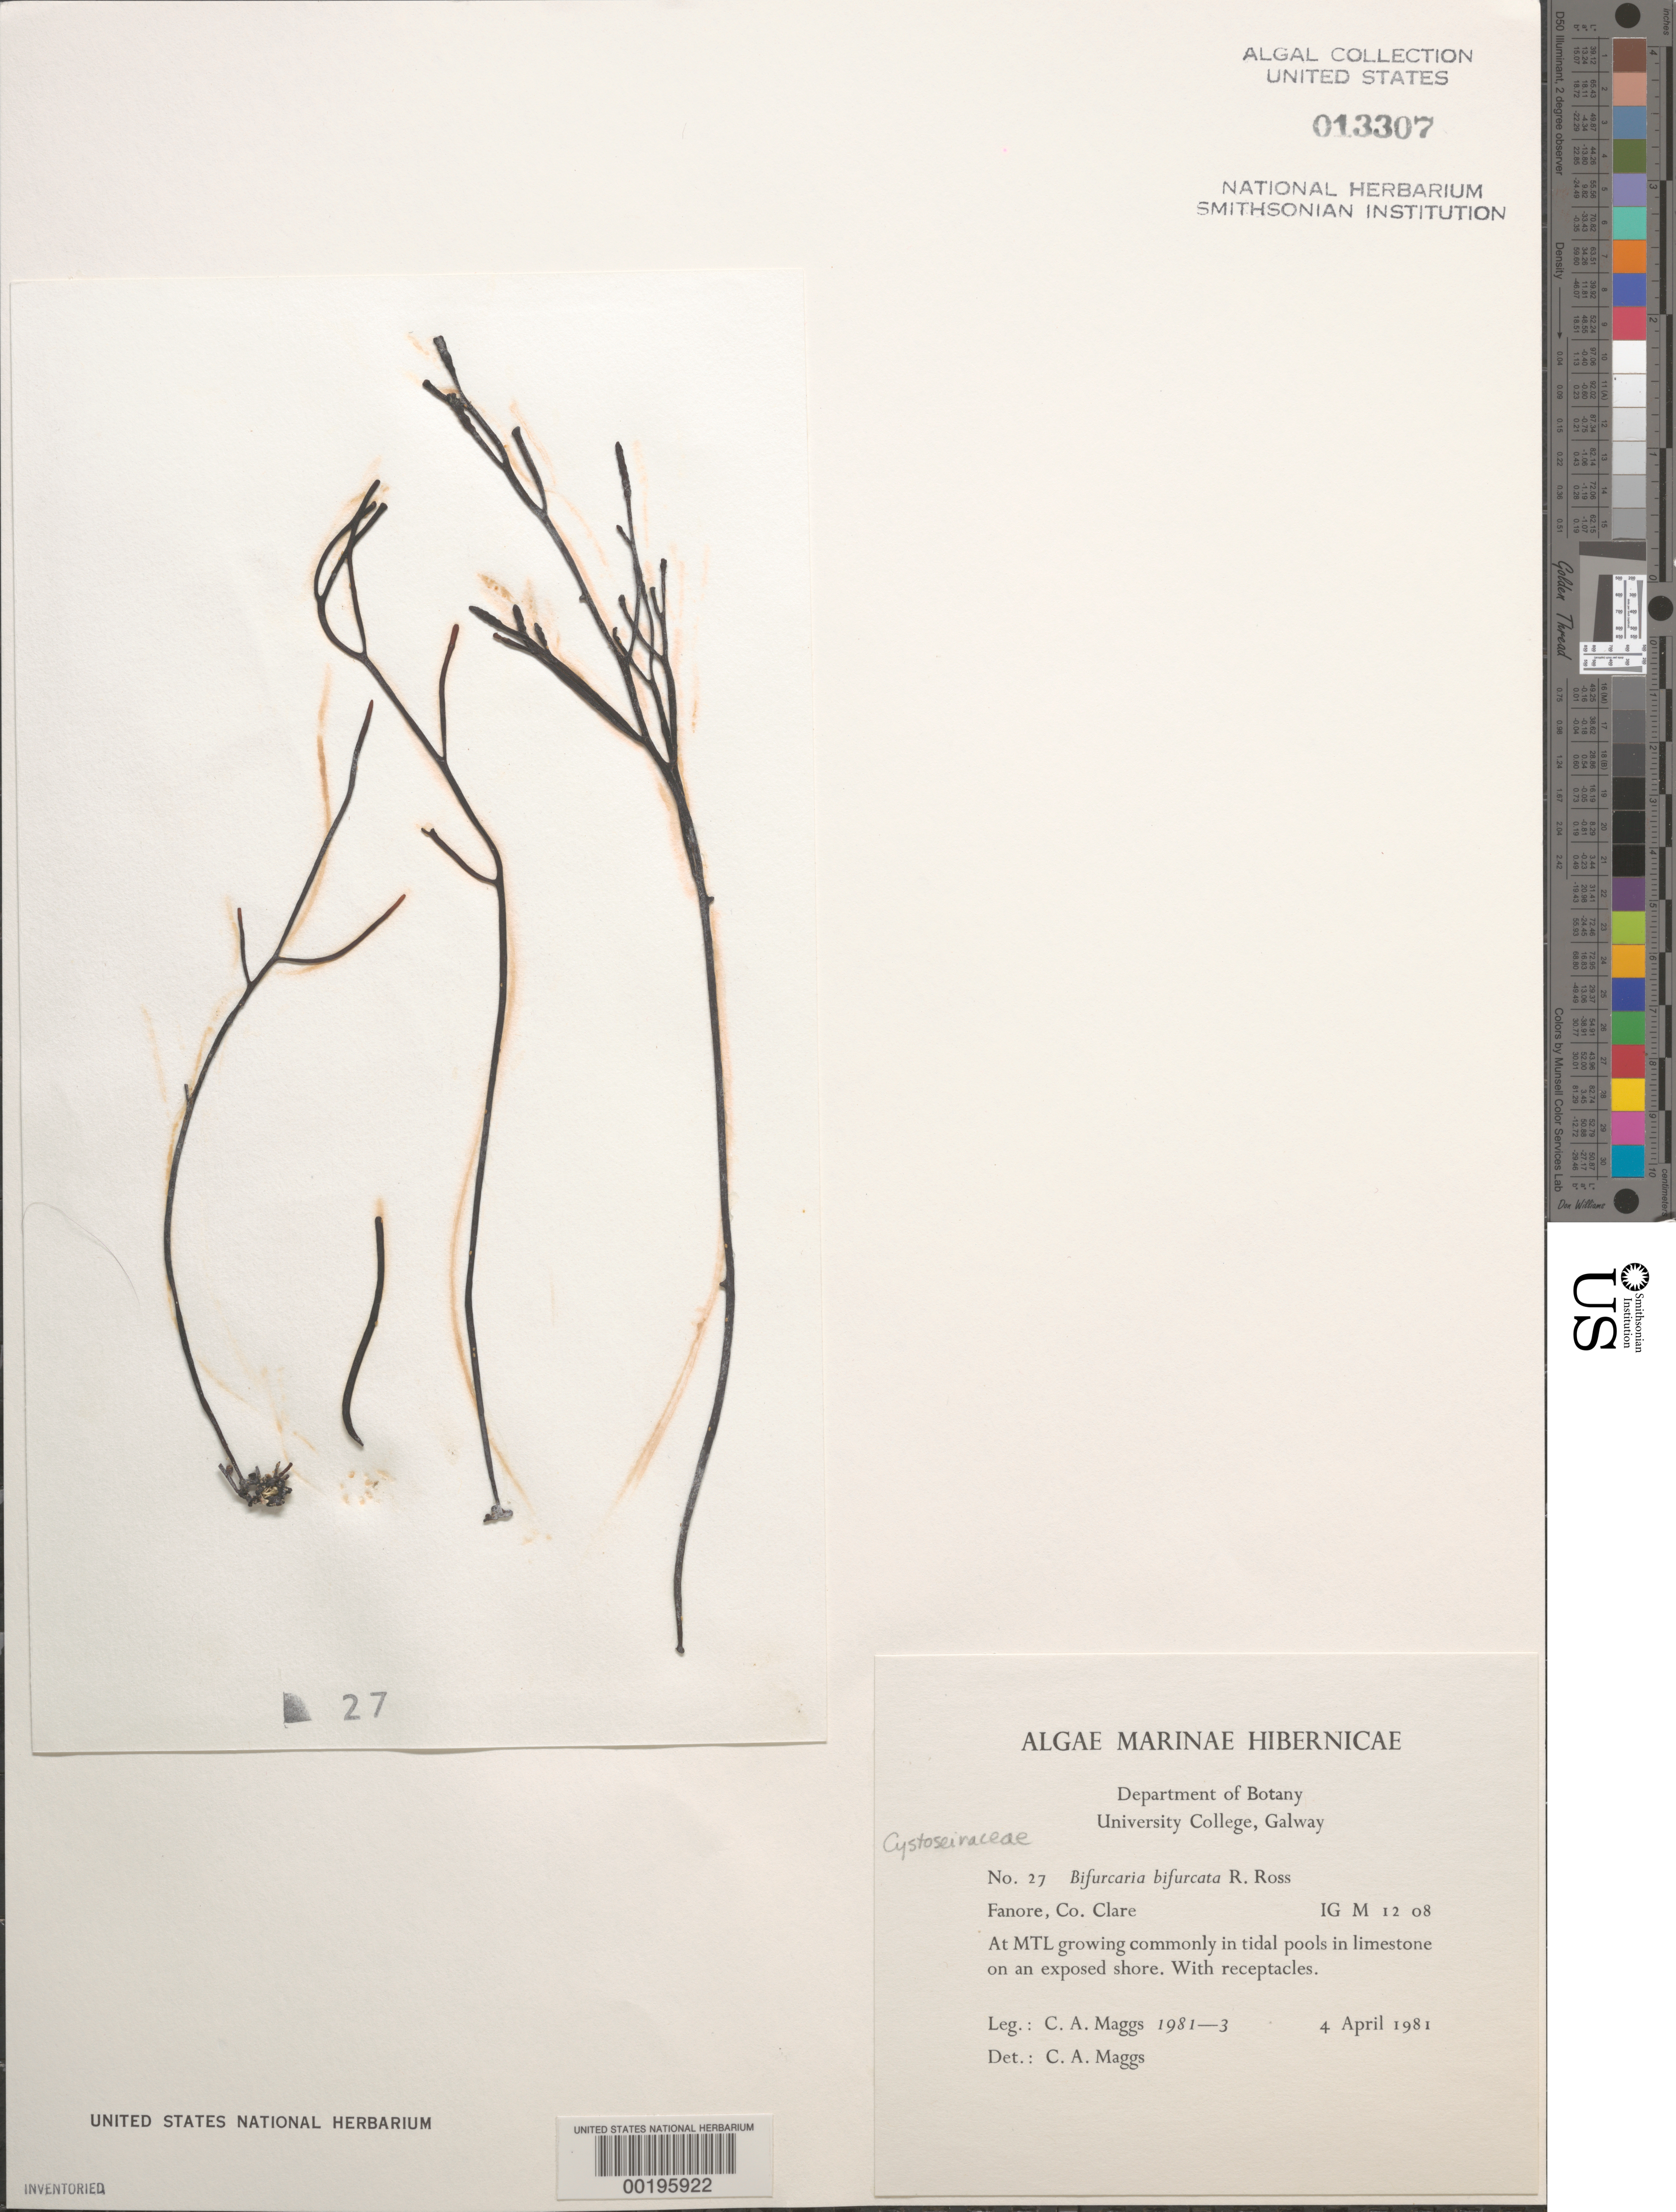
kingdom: Chromista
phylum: Ochrophyta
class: Phaeophyceae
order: Fucales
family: Sargassaceae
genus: Bifurcaria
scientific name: Bifurcaria bifurcata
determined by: Maggs, C. A.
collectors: C. Maggs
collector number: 1981-3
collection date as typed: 04 Apr 1981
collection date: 1981-04-04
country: Ireland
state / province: Munster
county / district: Clare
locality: Fanore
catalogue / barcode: US 13307